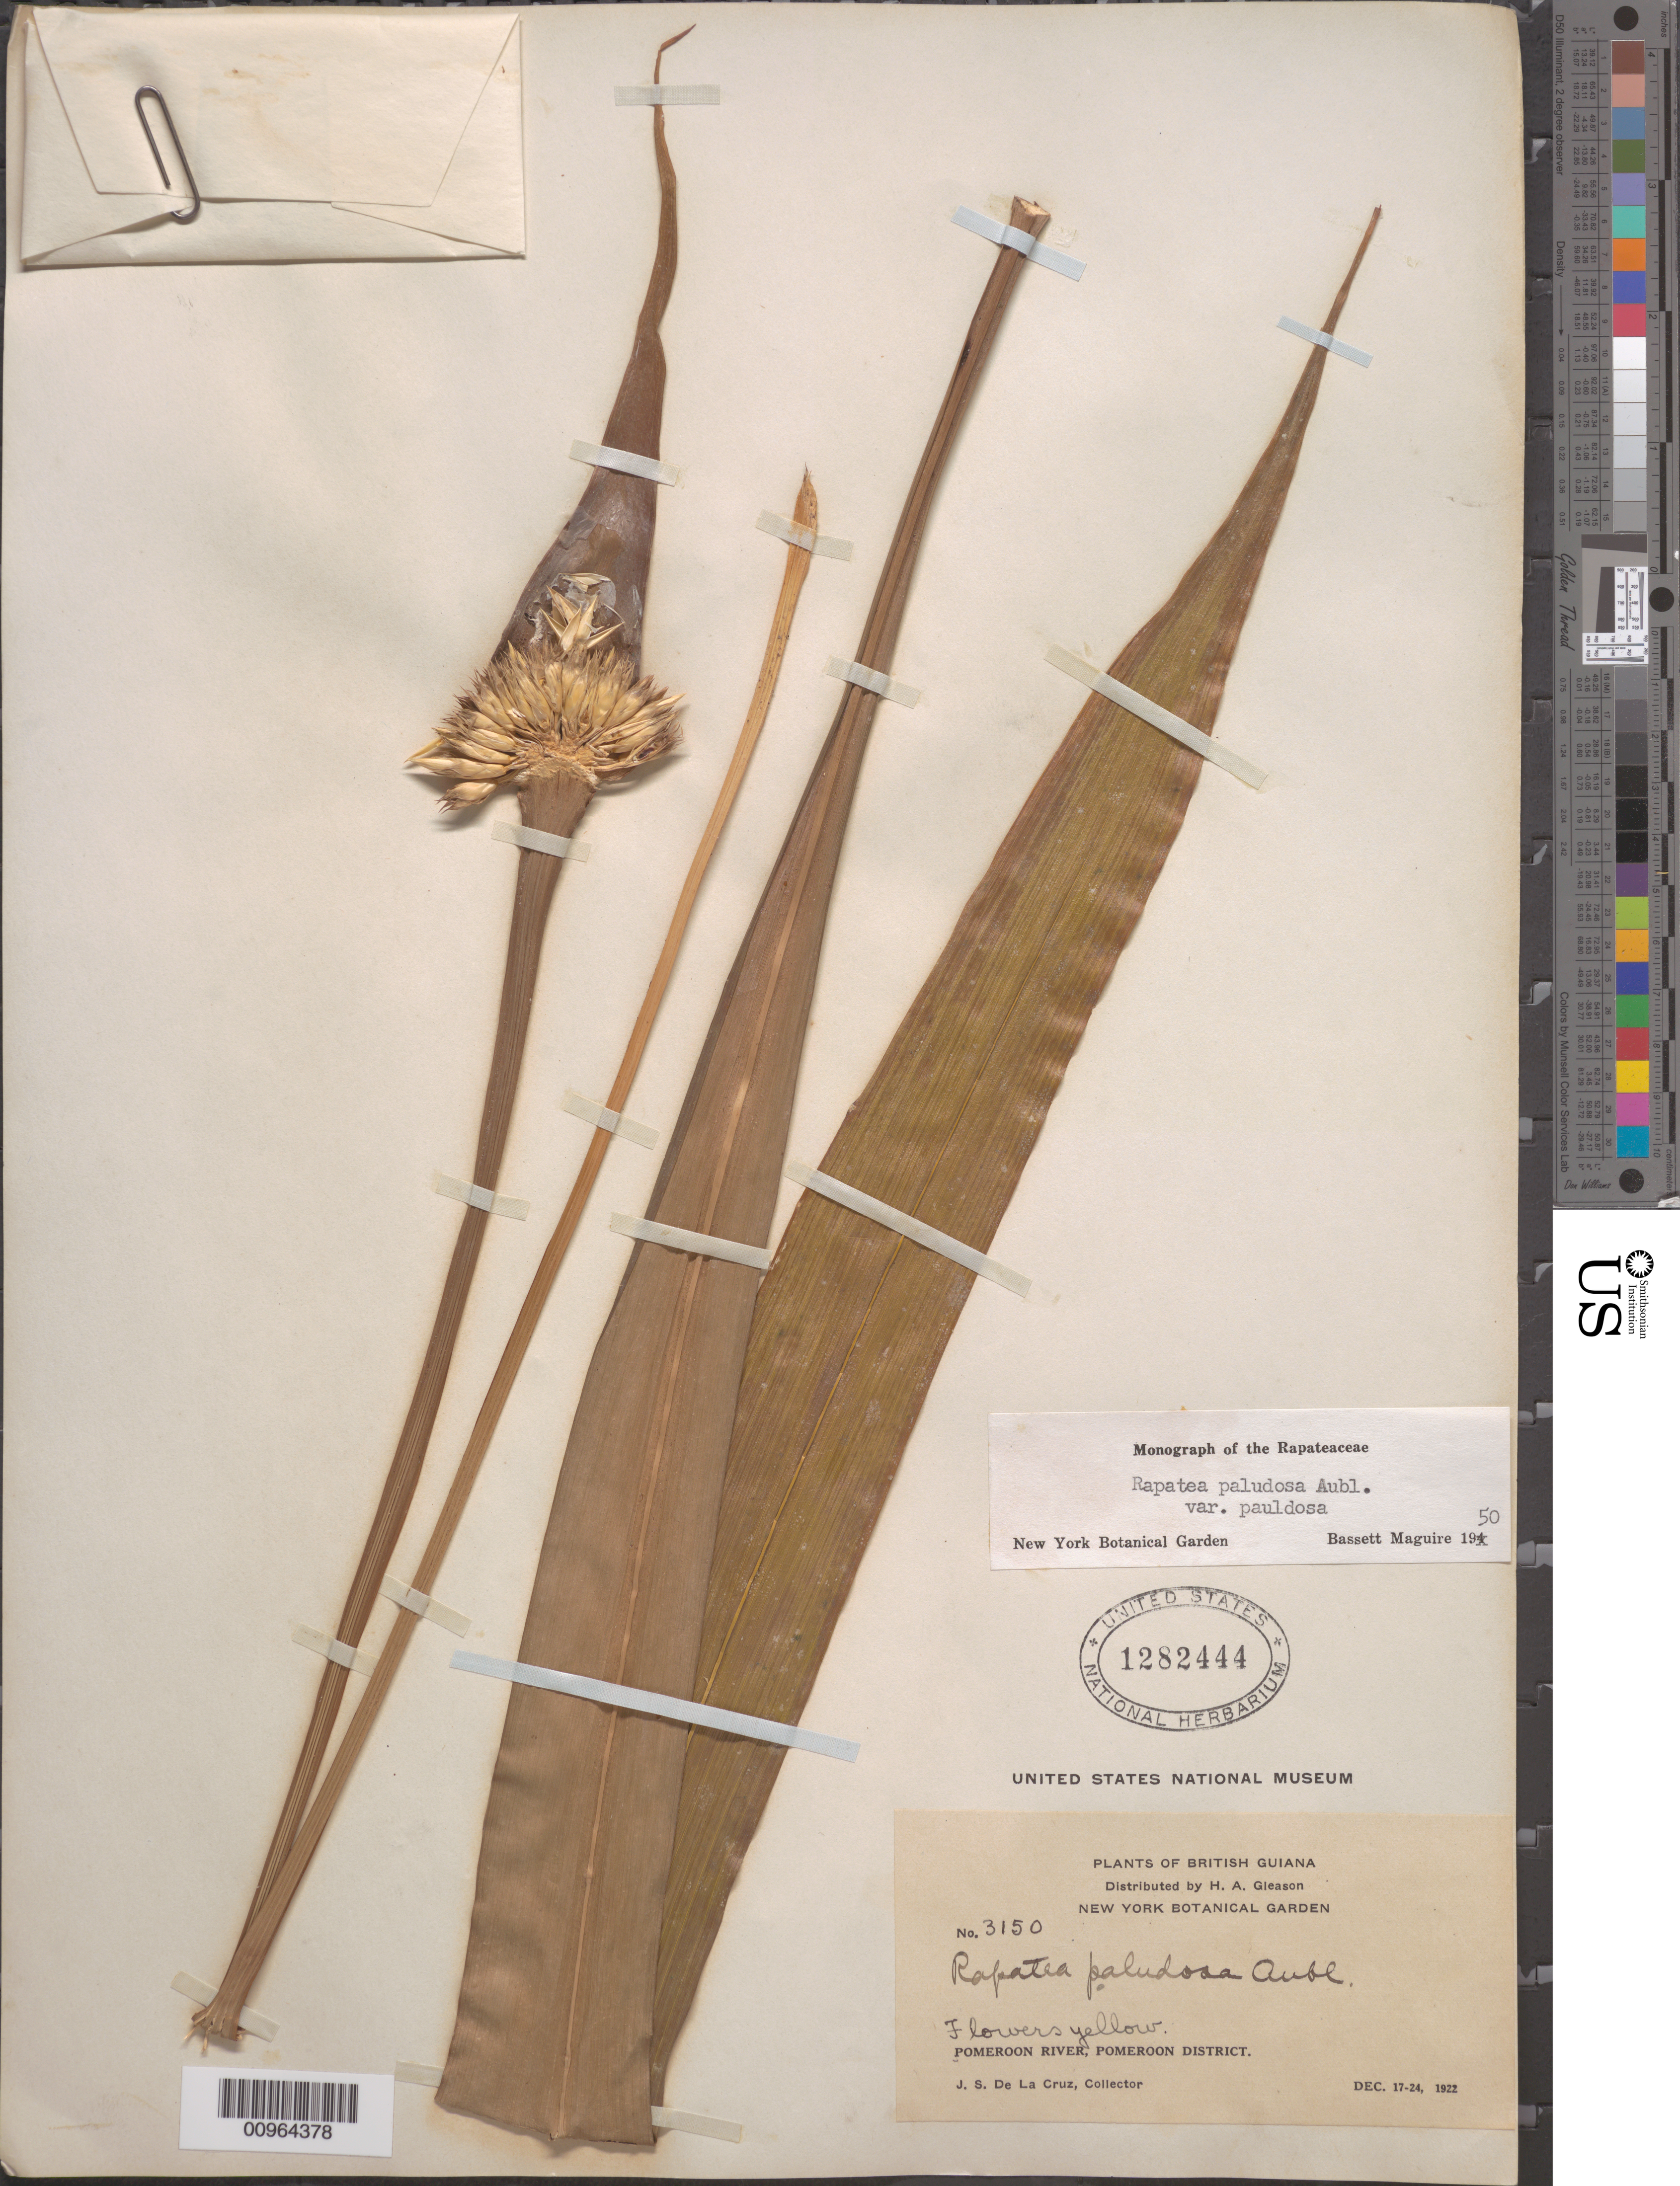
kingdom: Plantae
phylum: Tracheophyta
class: Liliopsida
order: Poales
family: Rapateaceae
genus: Rapatea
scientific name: Rapatea paludosa var. paludosa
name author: Aubl.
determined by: Maguire, Bassett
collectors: J. S. de la Cruz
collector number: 3150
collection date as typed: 17-Dec-22 to 24-Dec-22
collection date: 1922-12-17/1922-12-24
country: Guyana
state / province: Pomeroon-Supenaam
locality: Pomeroon R.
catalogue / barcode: US 1282444